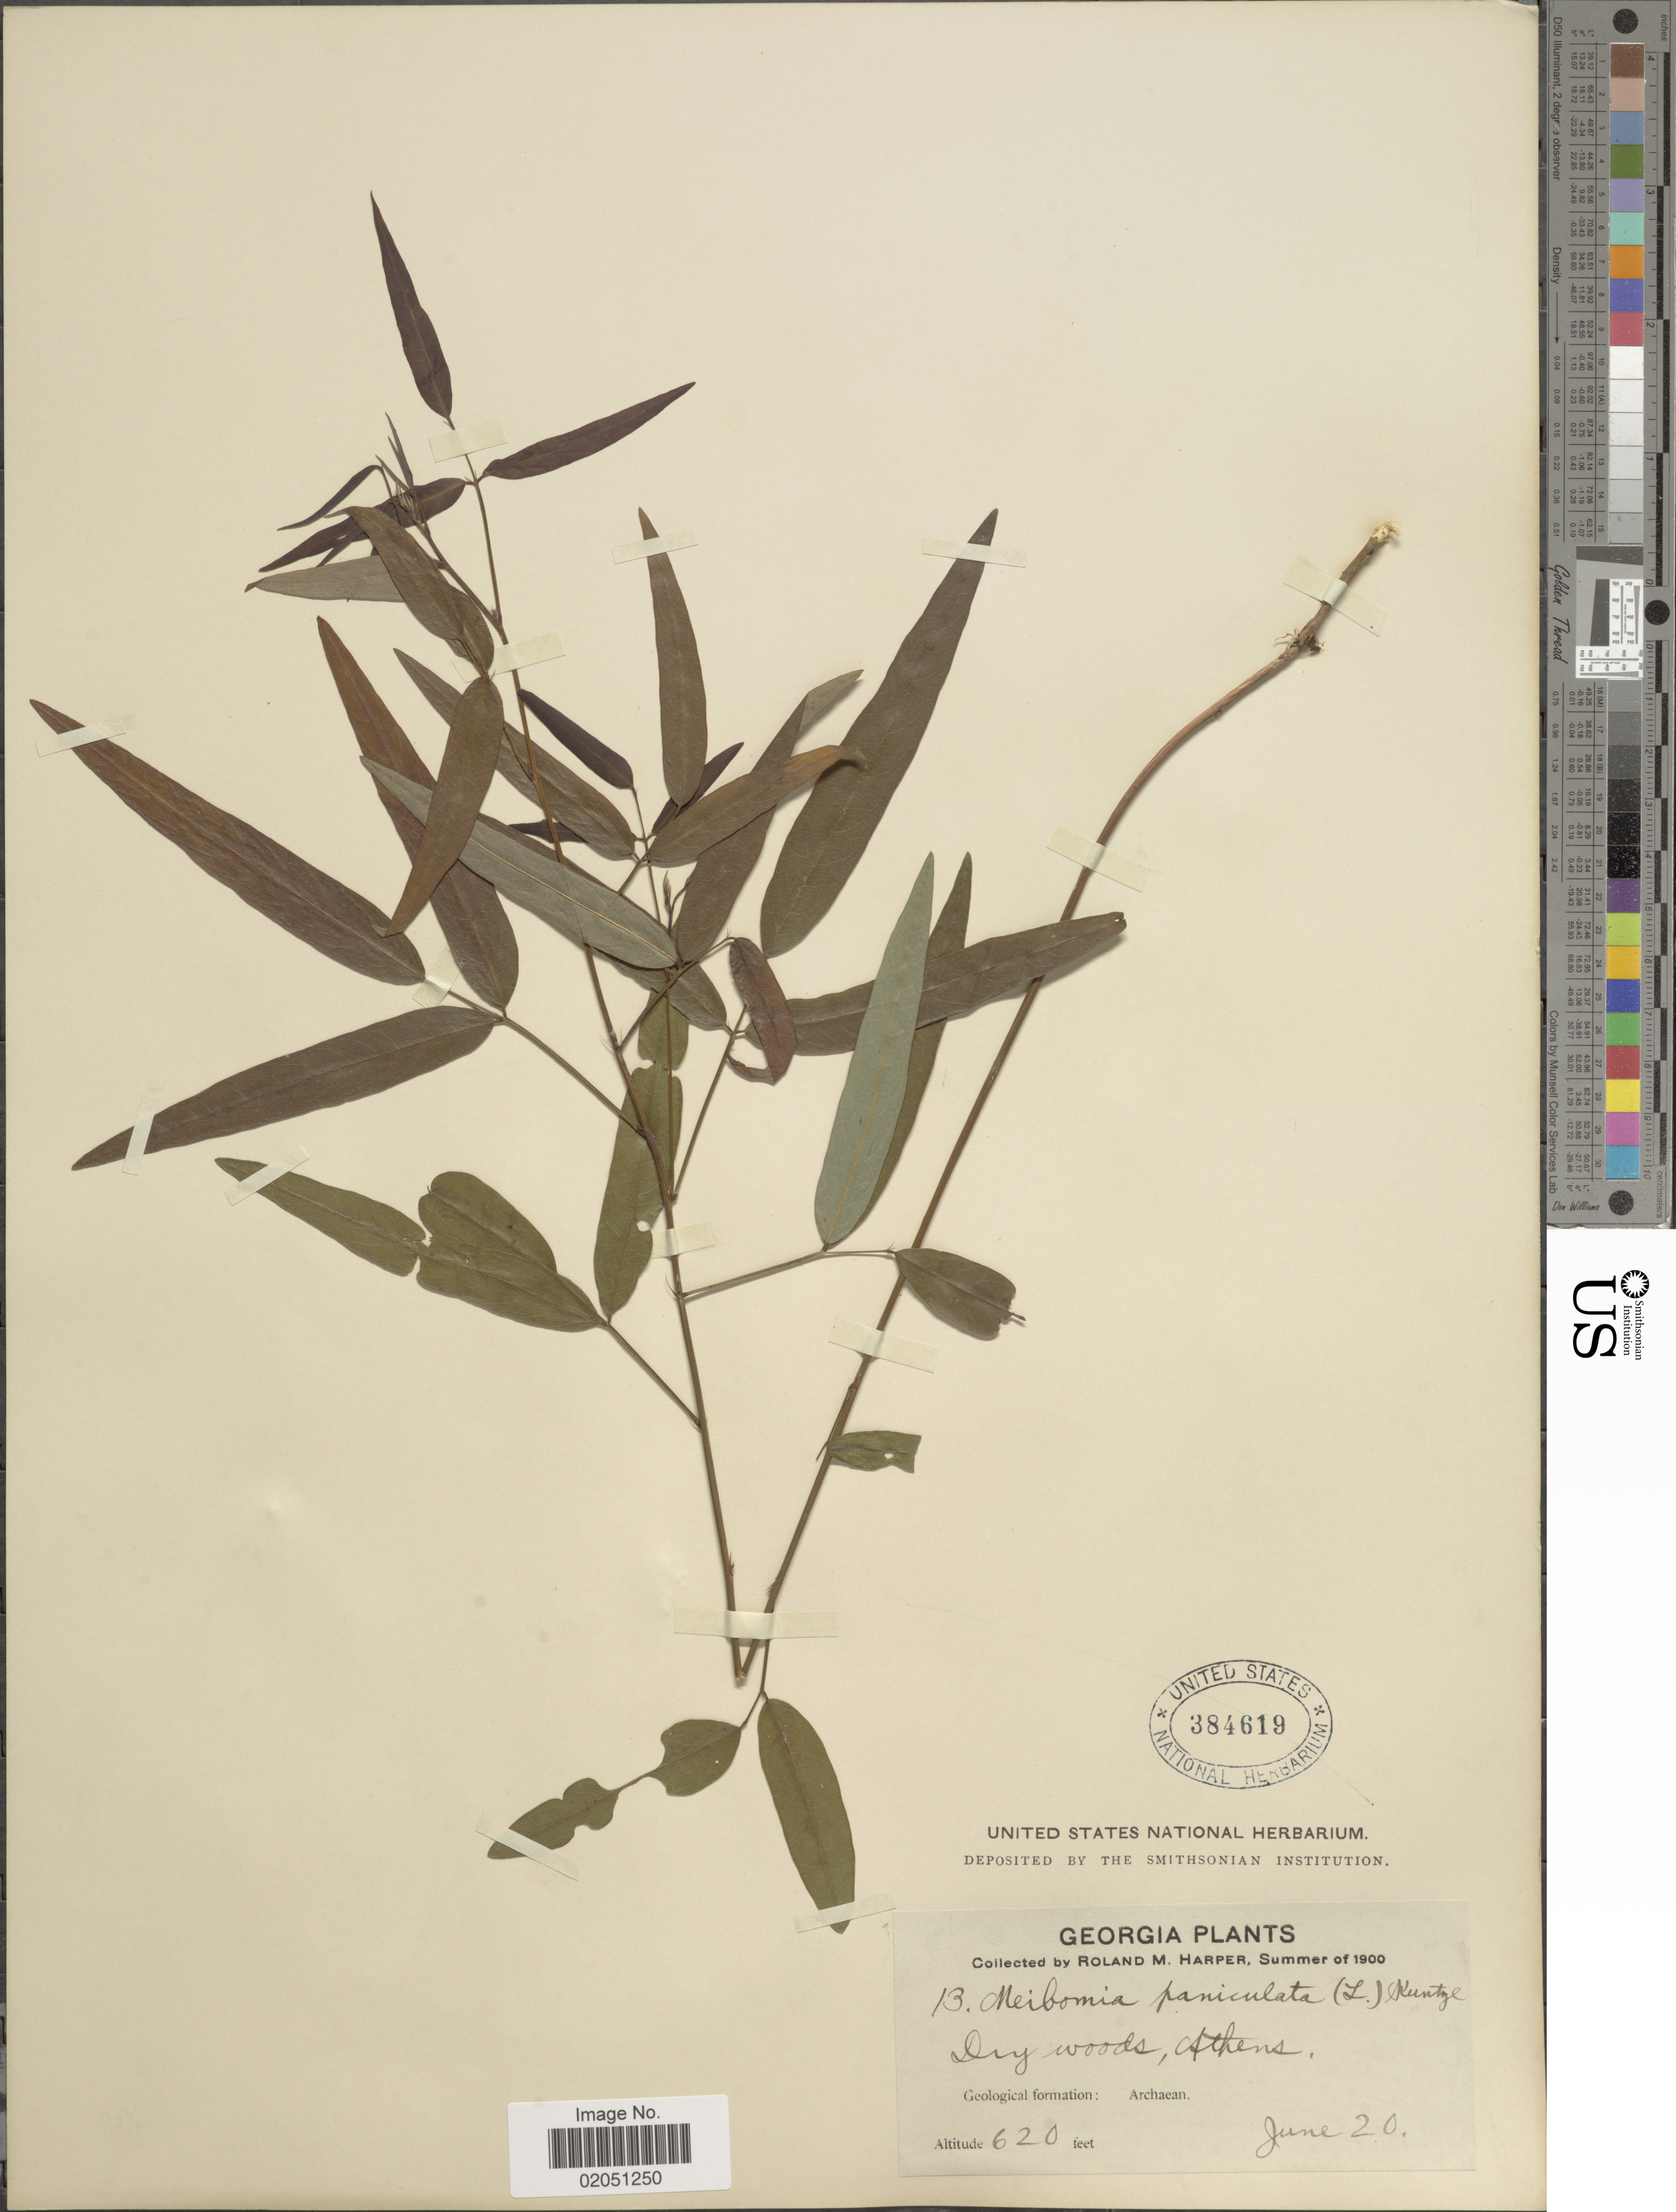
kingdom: Plantae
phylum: Tracheophyta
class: Magnoliopsida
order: Fabales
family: Fabaceae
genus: Desmodium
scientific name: Desmodium paniculatum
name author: (L.) DC.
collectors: R. M. Harper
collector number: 13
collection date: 1900-06-20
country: United States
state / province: Georgia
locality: Dry woods, Athens, geological formation: Archaean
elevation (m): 189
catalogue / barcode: US 384619